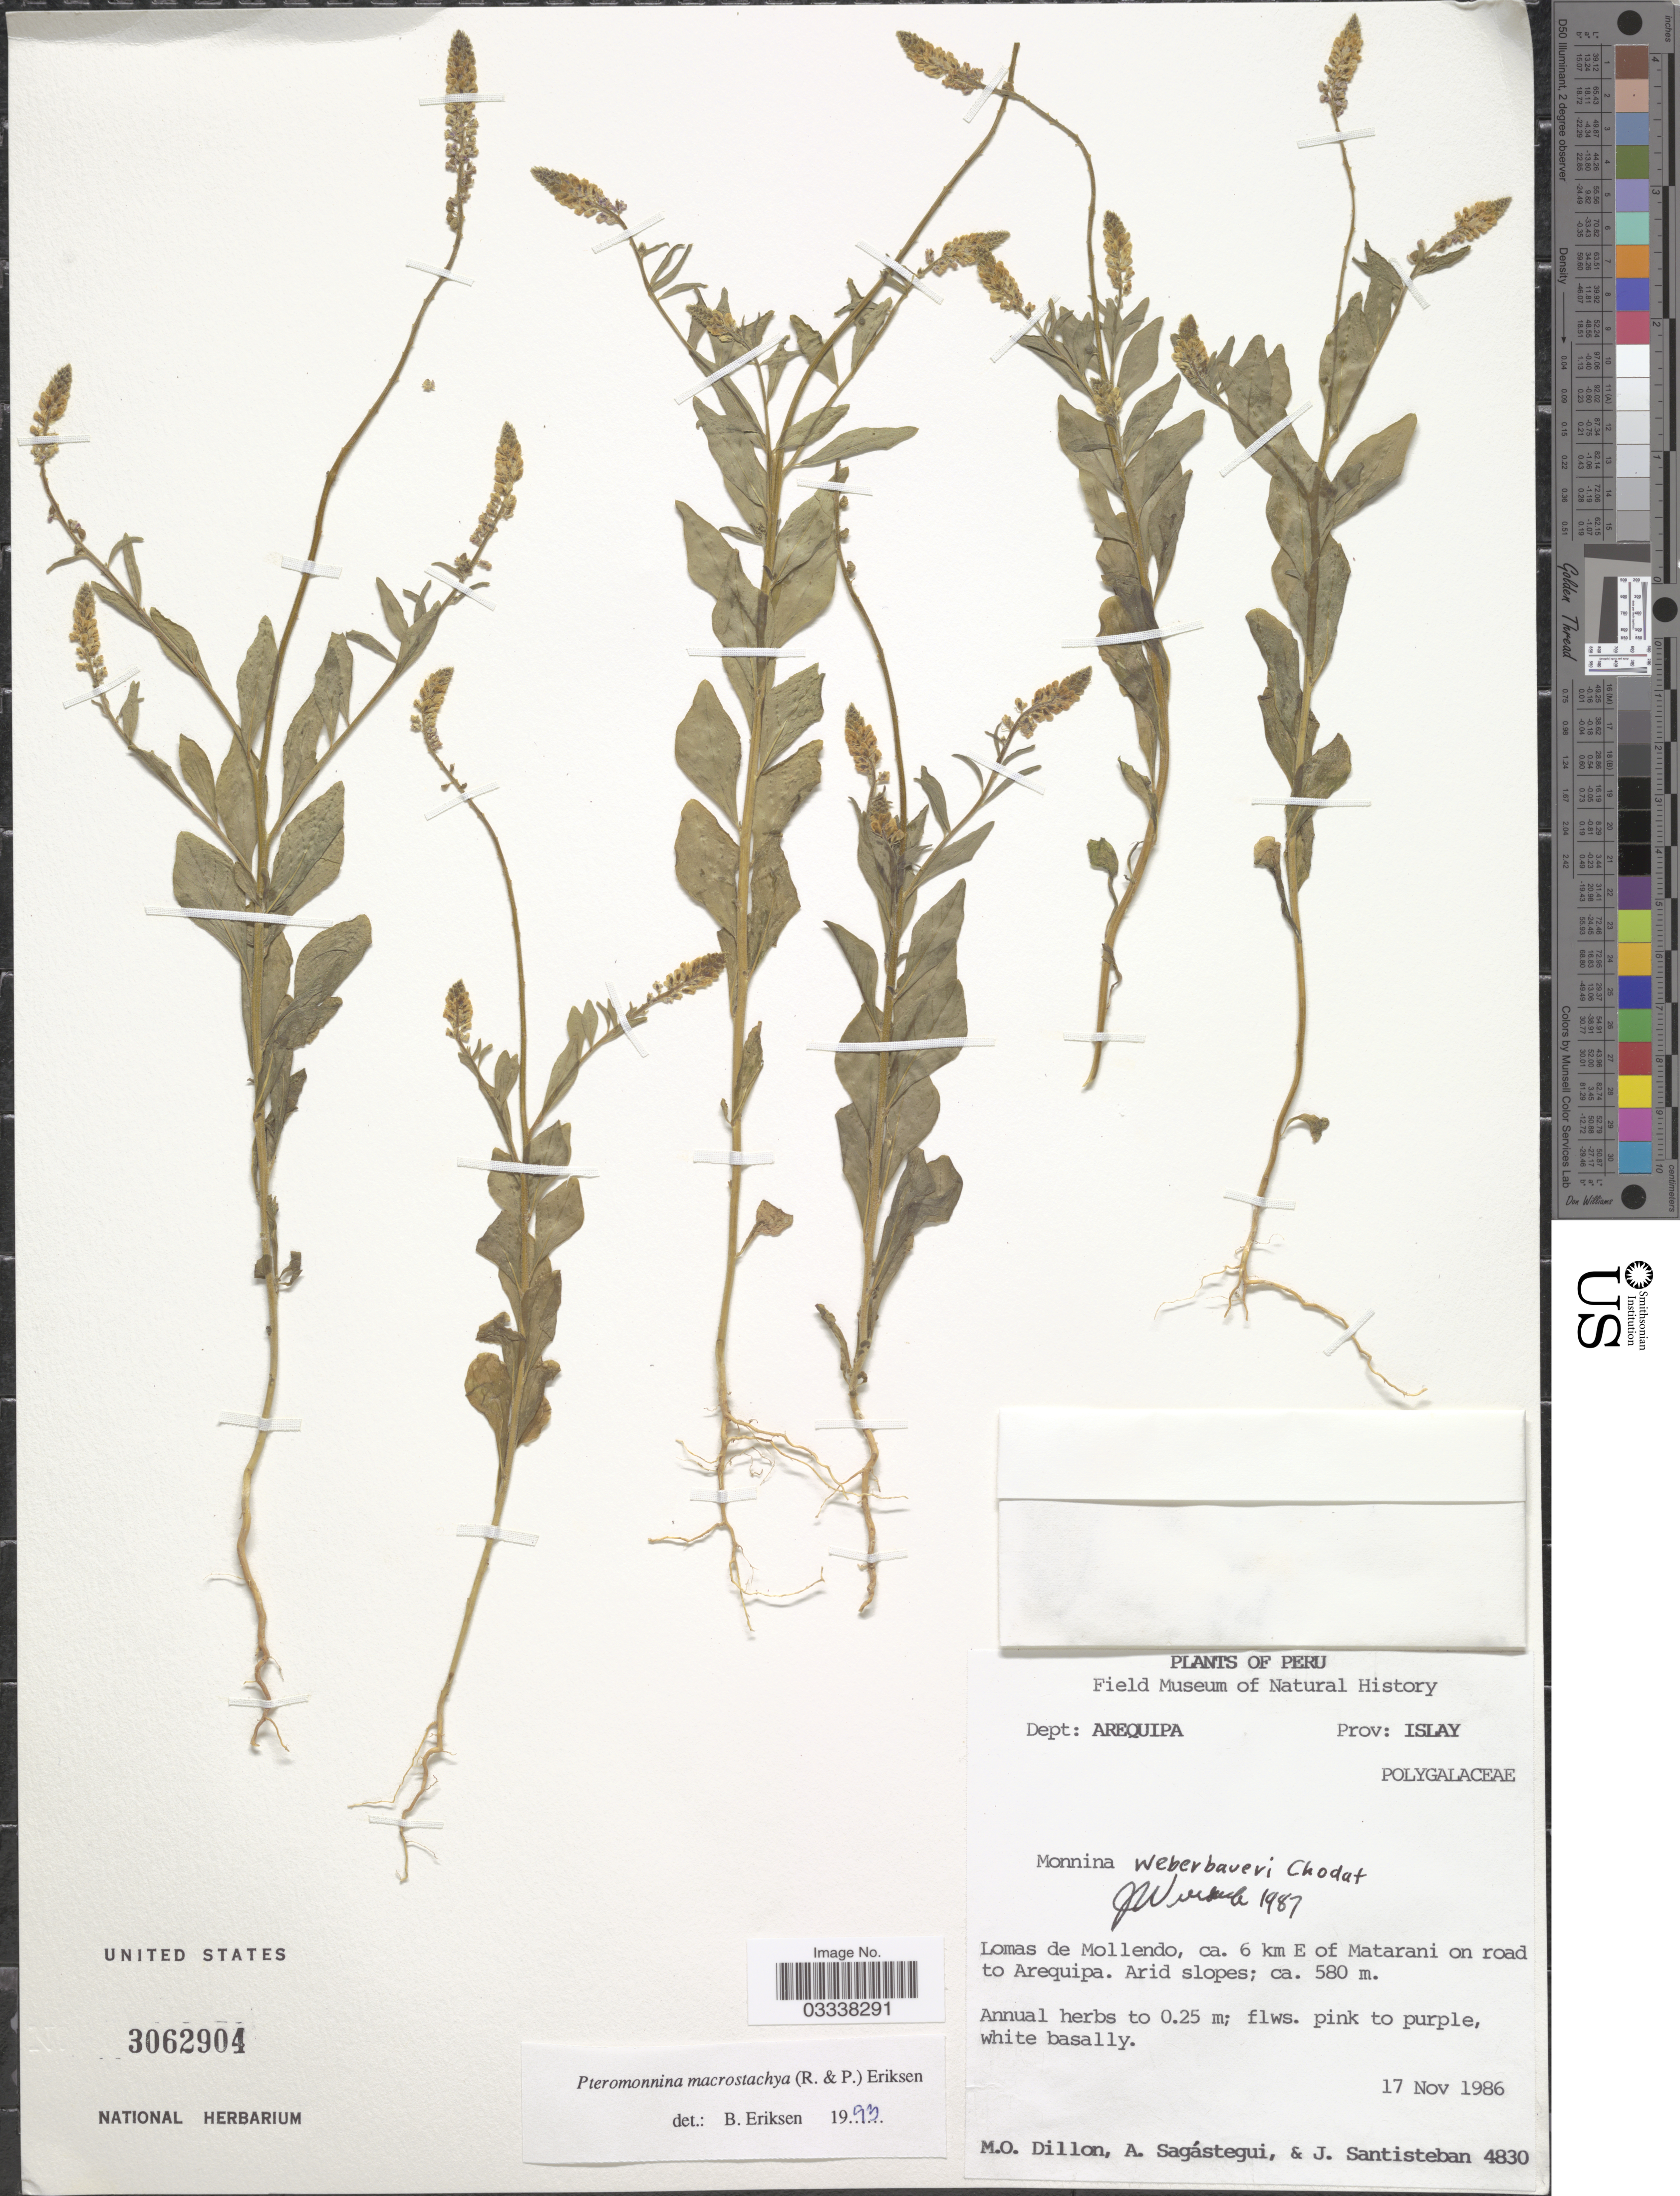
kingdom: Plantae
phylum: Tracheophyta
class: Magnoliopsida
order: Fabales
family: Polygalaceae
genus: Monnina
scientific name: Monnina macrostachya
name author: Ruiz & Pav.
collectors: M. O. Dillon, A. Sagastegui & J. Santisteban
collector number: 4830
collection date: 1986-11-17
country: Peru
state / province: Arequipa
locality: Dept: Arequipa, Prov: Islay. Lomas de Mollendo, ca. 6 km E of Matarani on road to Arequipa.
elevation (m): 580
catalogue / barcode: US 3062904